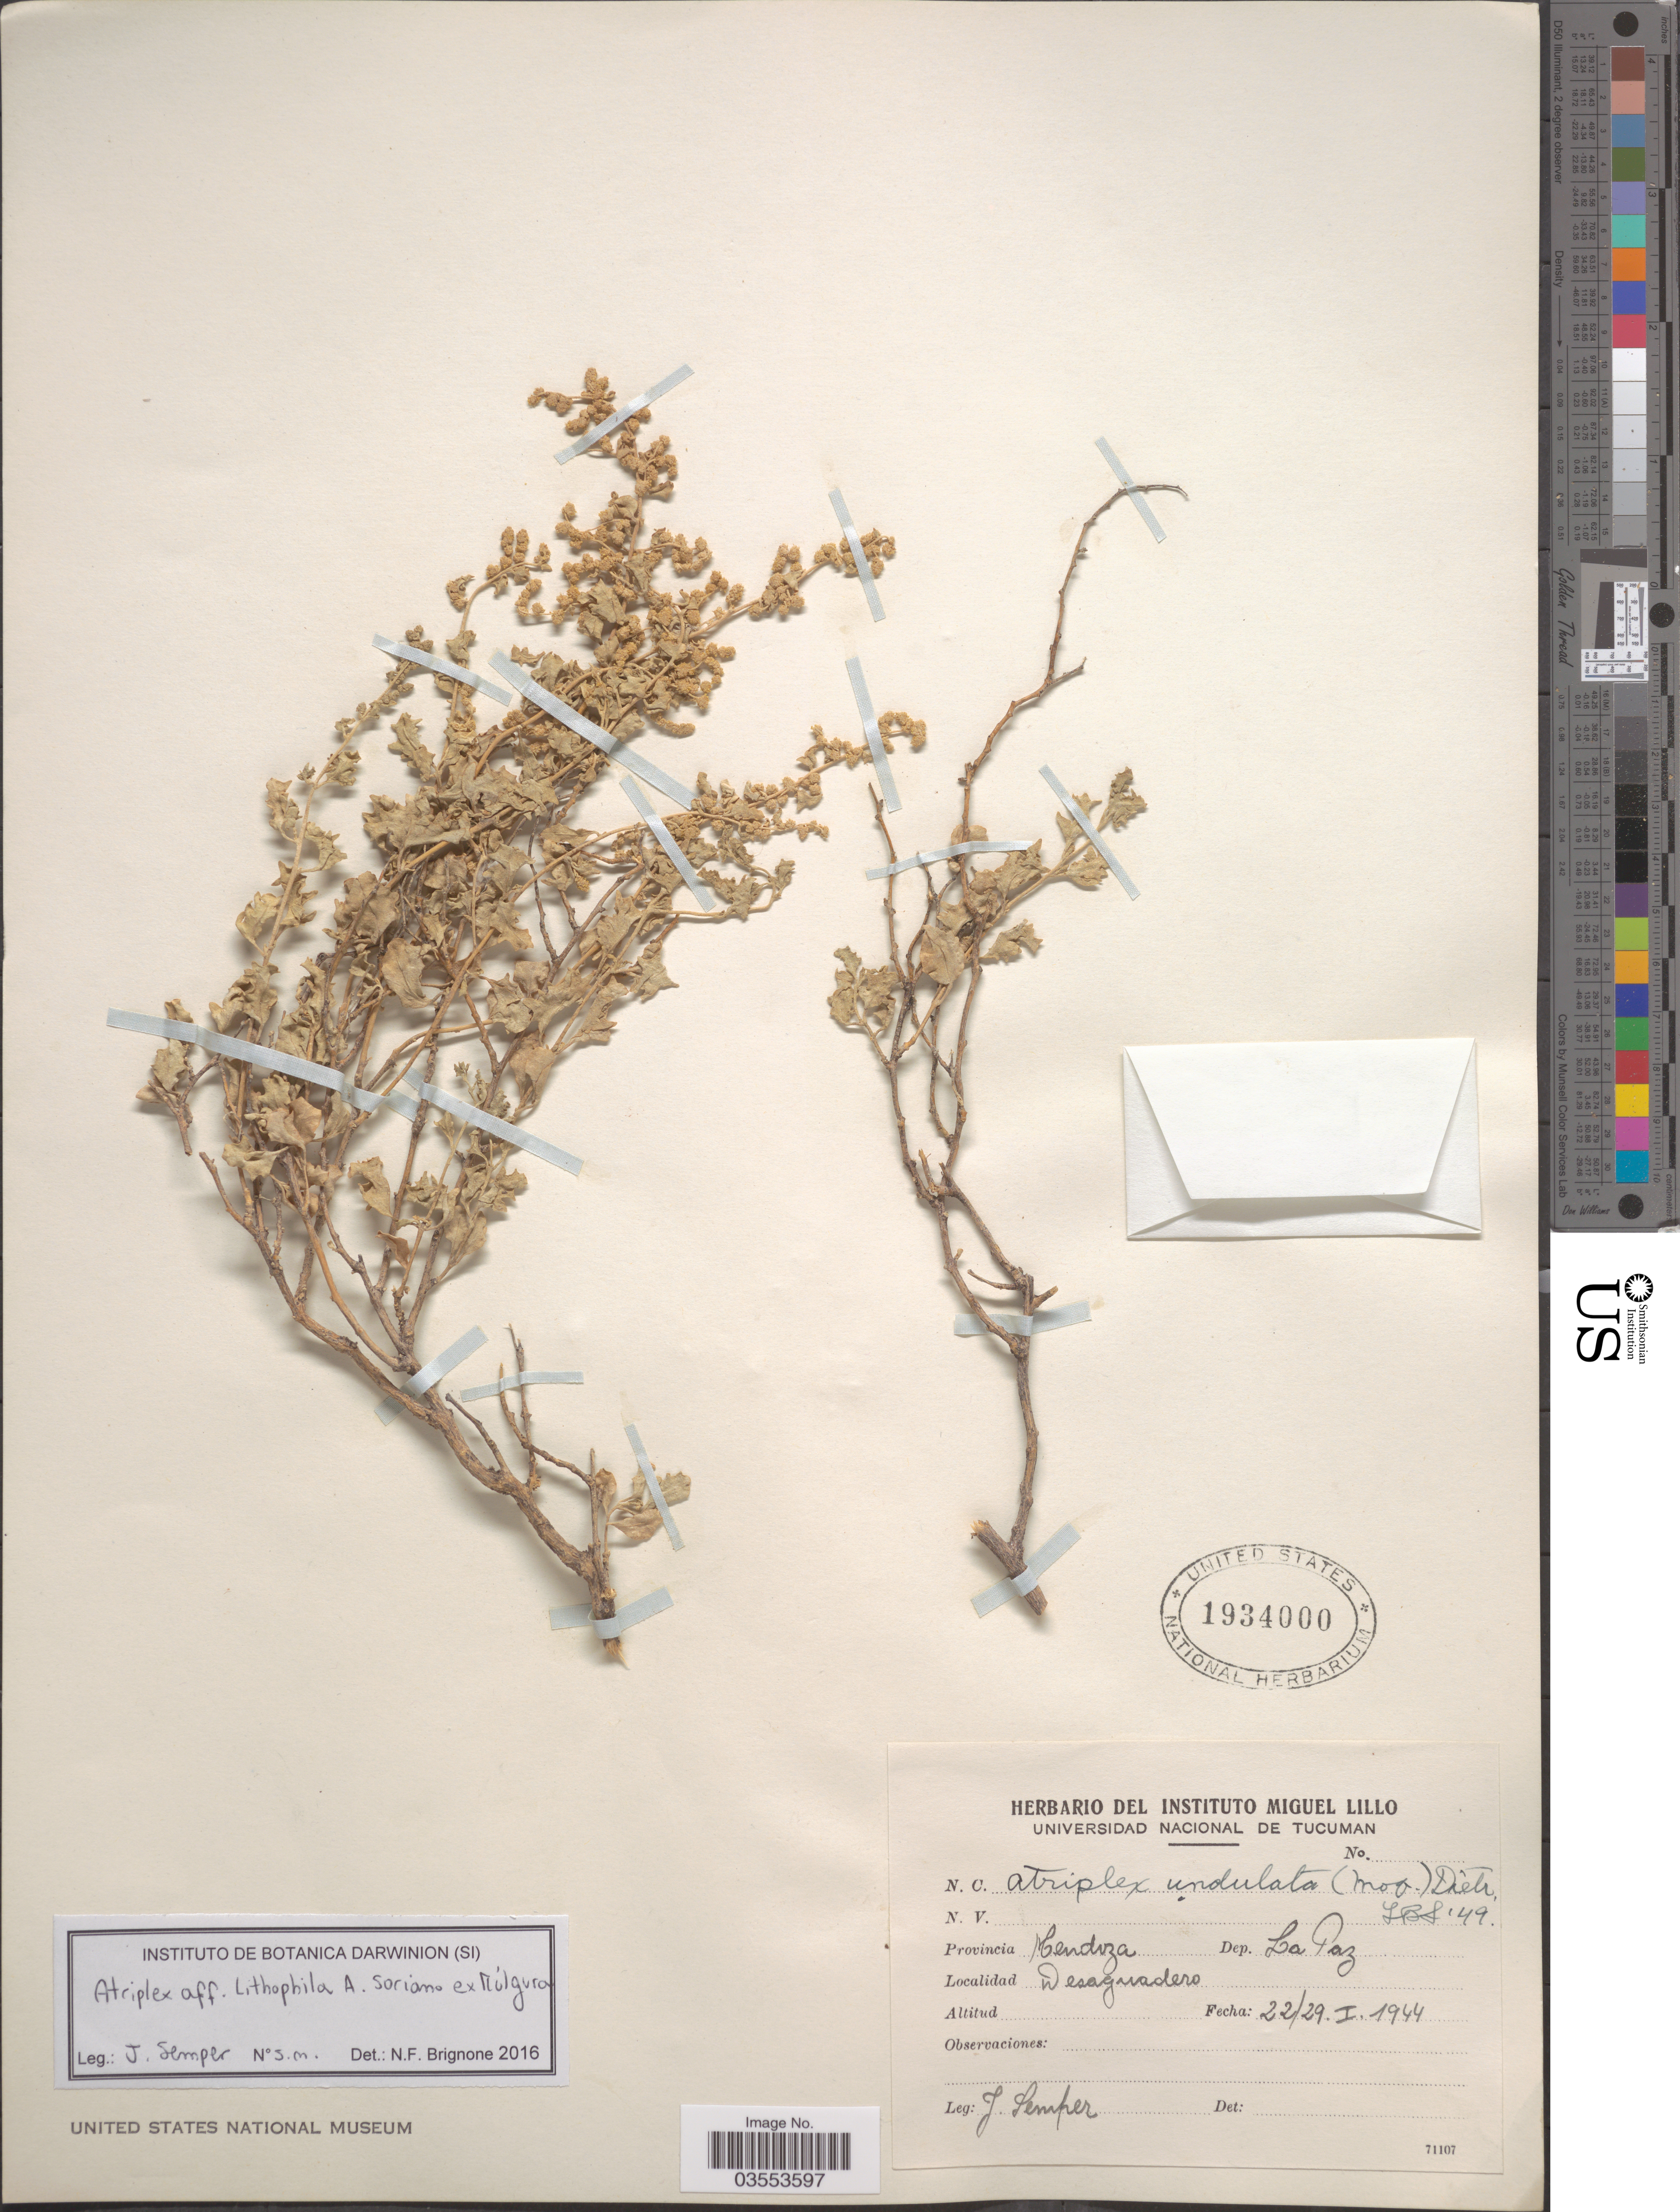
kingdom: Plantae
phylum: Tracheophyta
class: Magnoliopsida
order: Caryophyllales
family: Amaranthaceae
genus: Atriplex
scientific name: Atriplex undulata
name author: (Moq.) D. Dietr.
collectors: J. Semper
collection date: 1944-01-22/1944-01-29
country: Argentina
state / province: Mendoza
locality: Dep. La Paz. Desaguadero.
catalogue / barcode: US 1934000